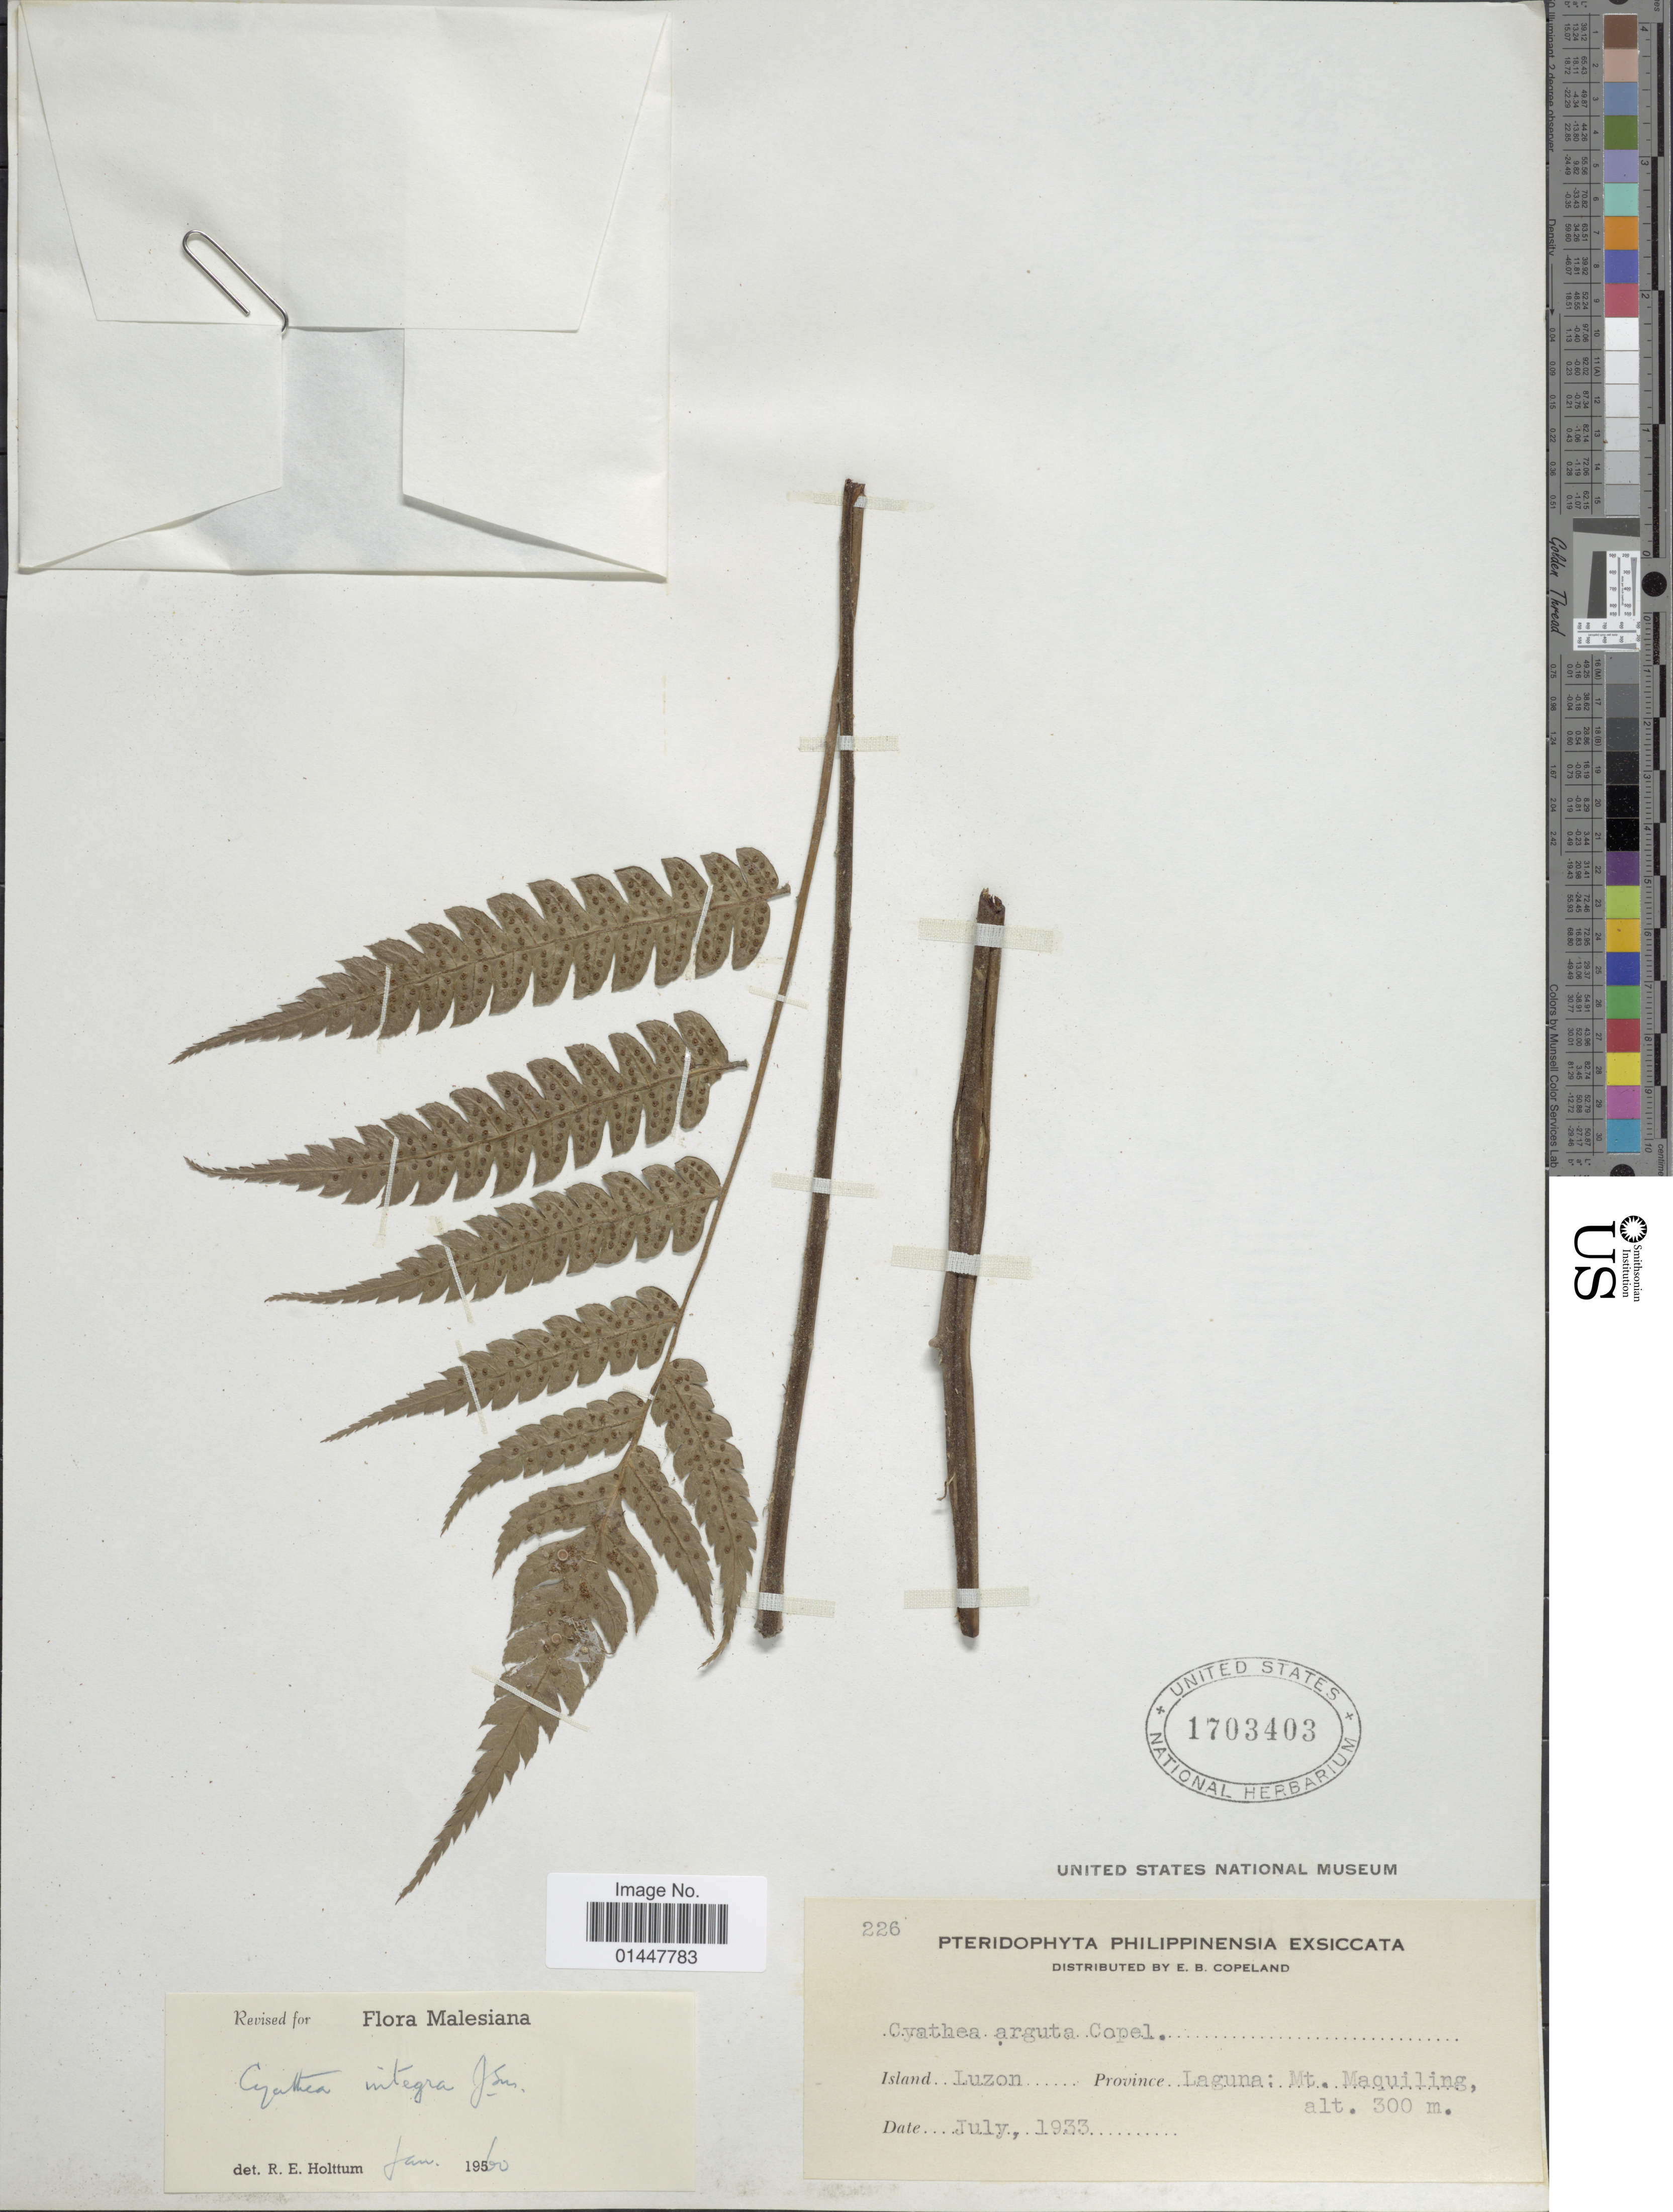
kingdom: Plantae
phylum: Tracheophyta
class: Polypodiopsida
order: Cyatheales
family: Cyatheaceae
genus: Sphaeropteris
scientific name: Sphaeropteris integra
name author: (J. Sm.) R.M. Tryon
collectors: E. B. Copeland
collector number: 226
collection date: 1933-07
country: Philippines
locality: Island Luzon, Province Laguna, Mt. Maquiling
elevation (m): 300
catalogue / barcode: US 1703403